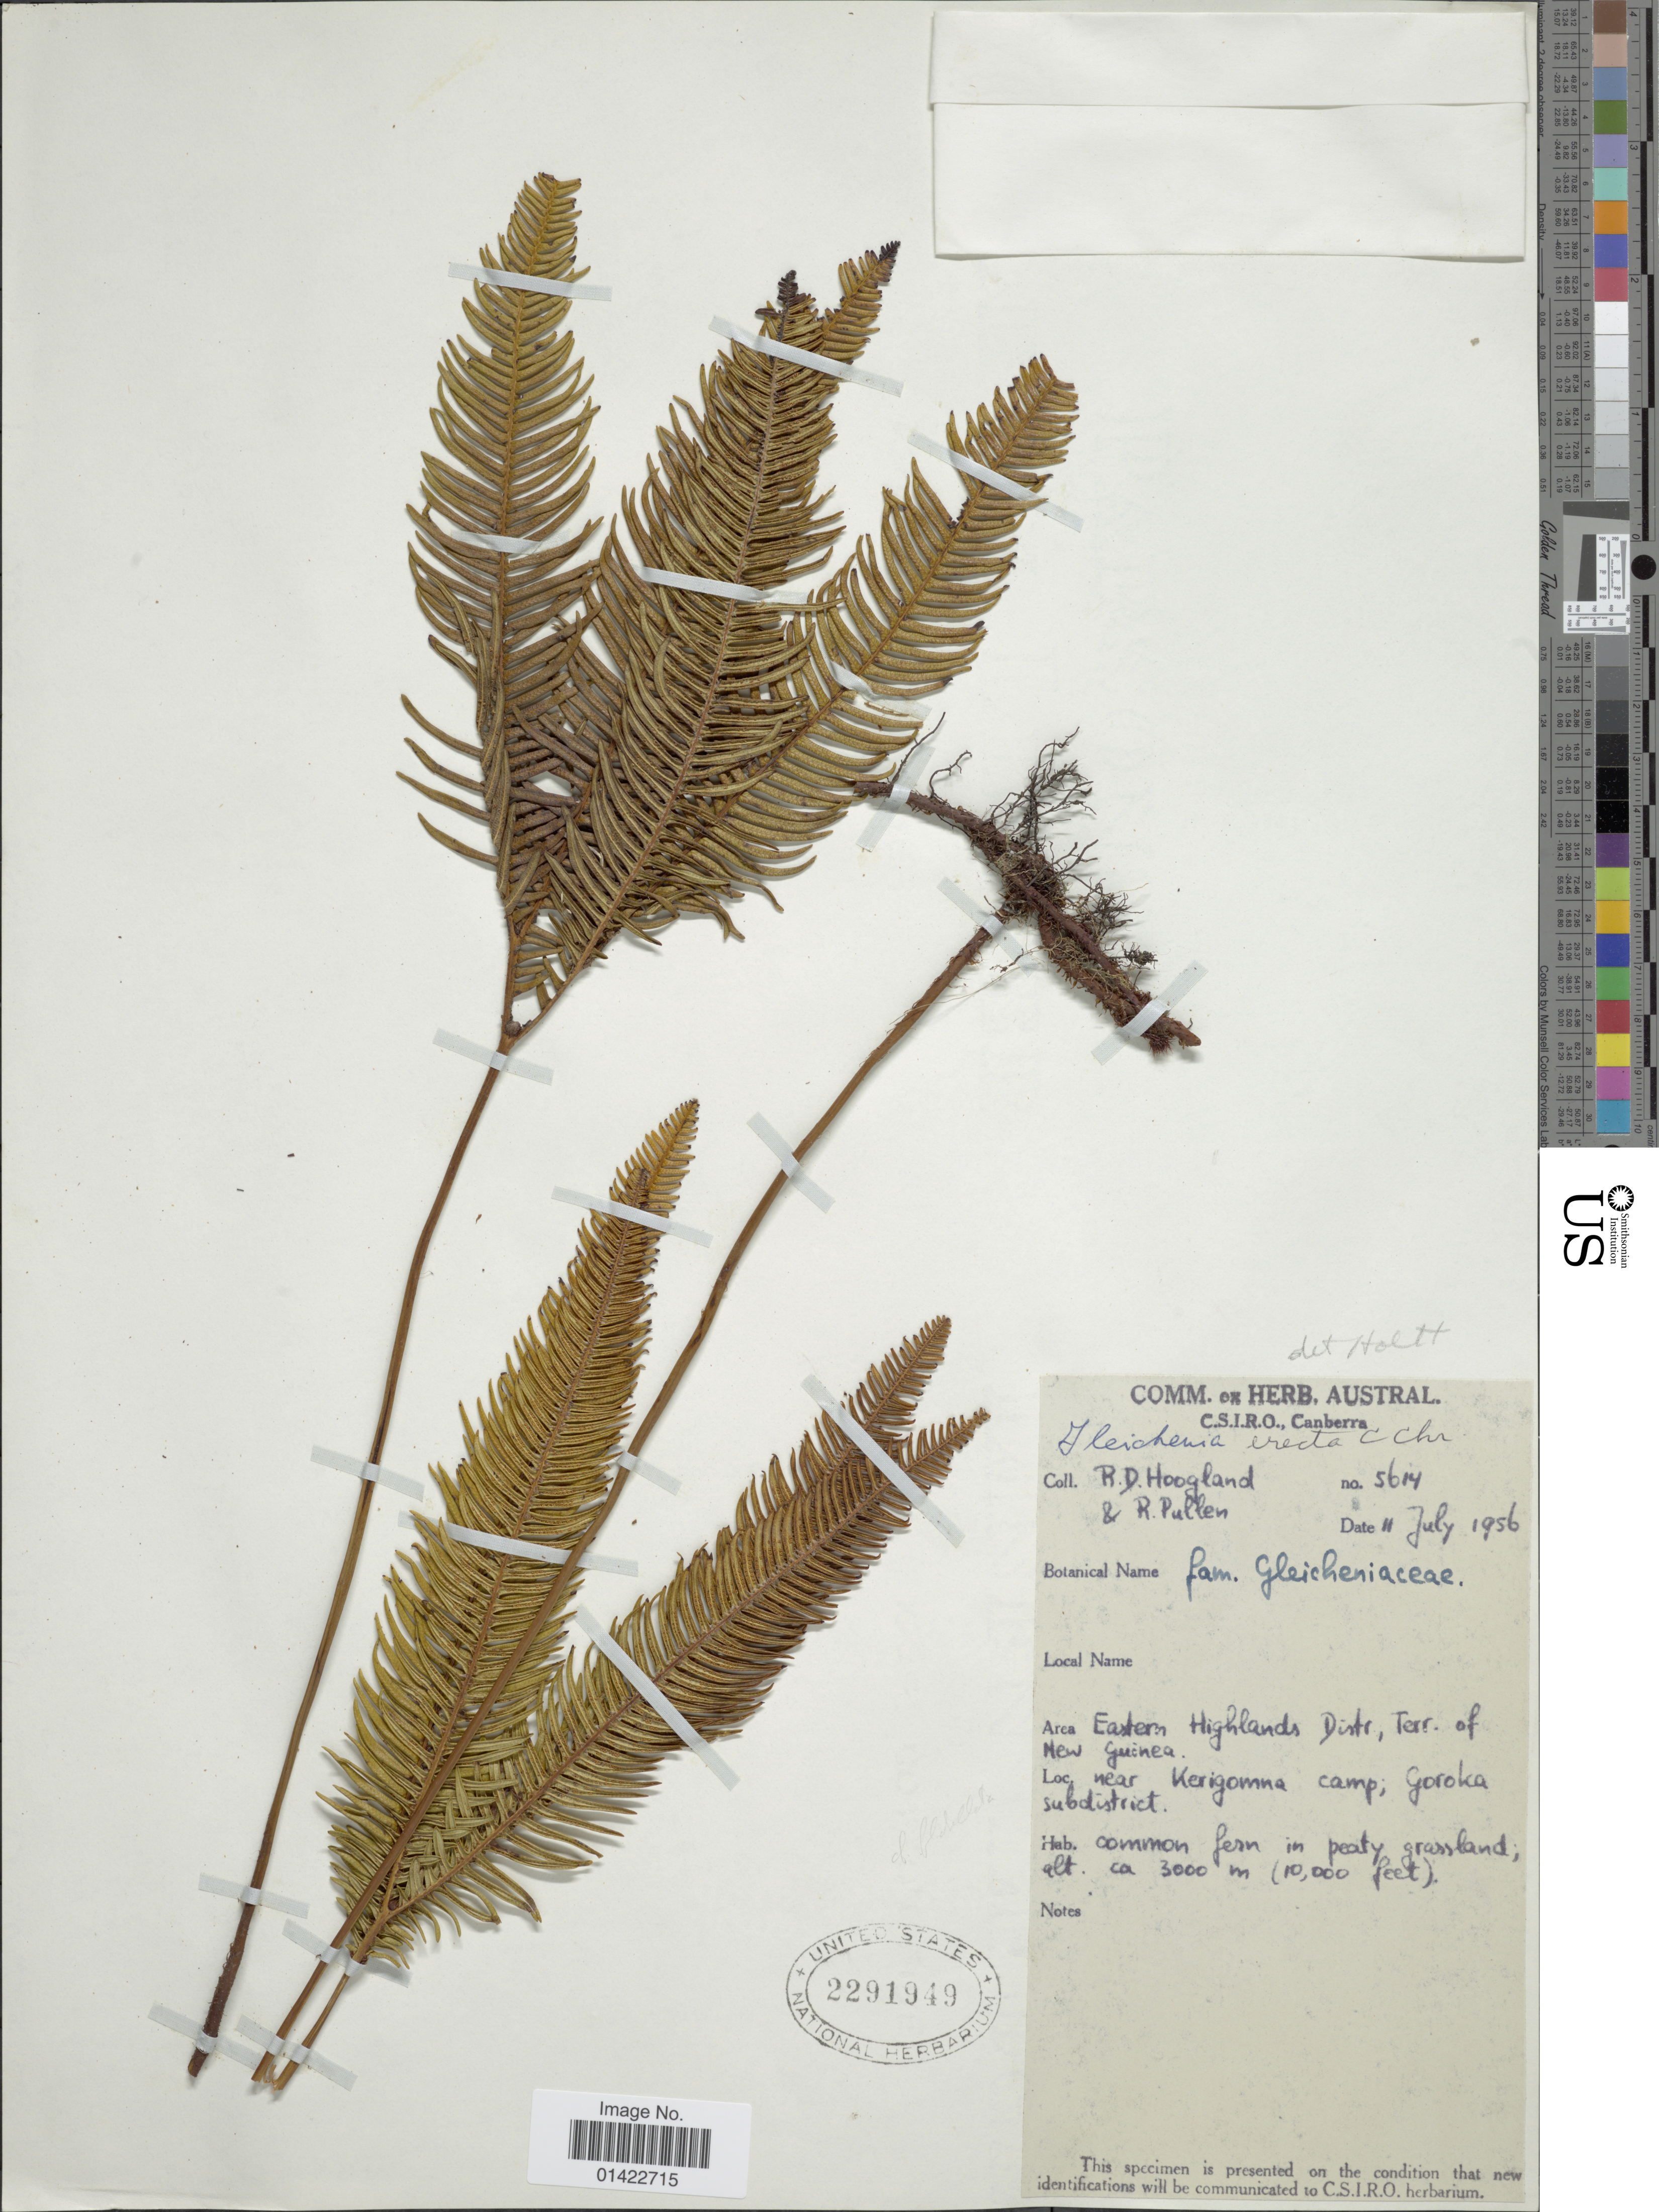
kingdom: Plantae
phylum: Tracheophyta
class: Polypodiopsida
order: Gleicheniales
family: Gleicheniaceae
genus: Sticherus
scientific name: Sticherus erectus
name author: (C. Chr.) Copel.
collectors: R. D. Hoogland & R. Pullen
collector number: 5614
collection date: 1956-07-11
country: Papua New Guinea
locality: Eastern Highlands Distr., Terr. of New Guinea. Near Kerigomma camp; Goroka subdistrict.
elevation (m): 3000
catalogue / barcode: US 2291949